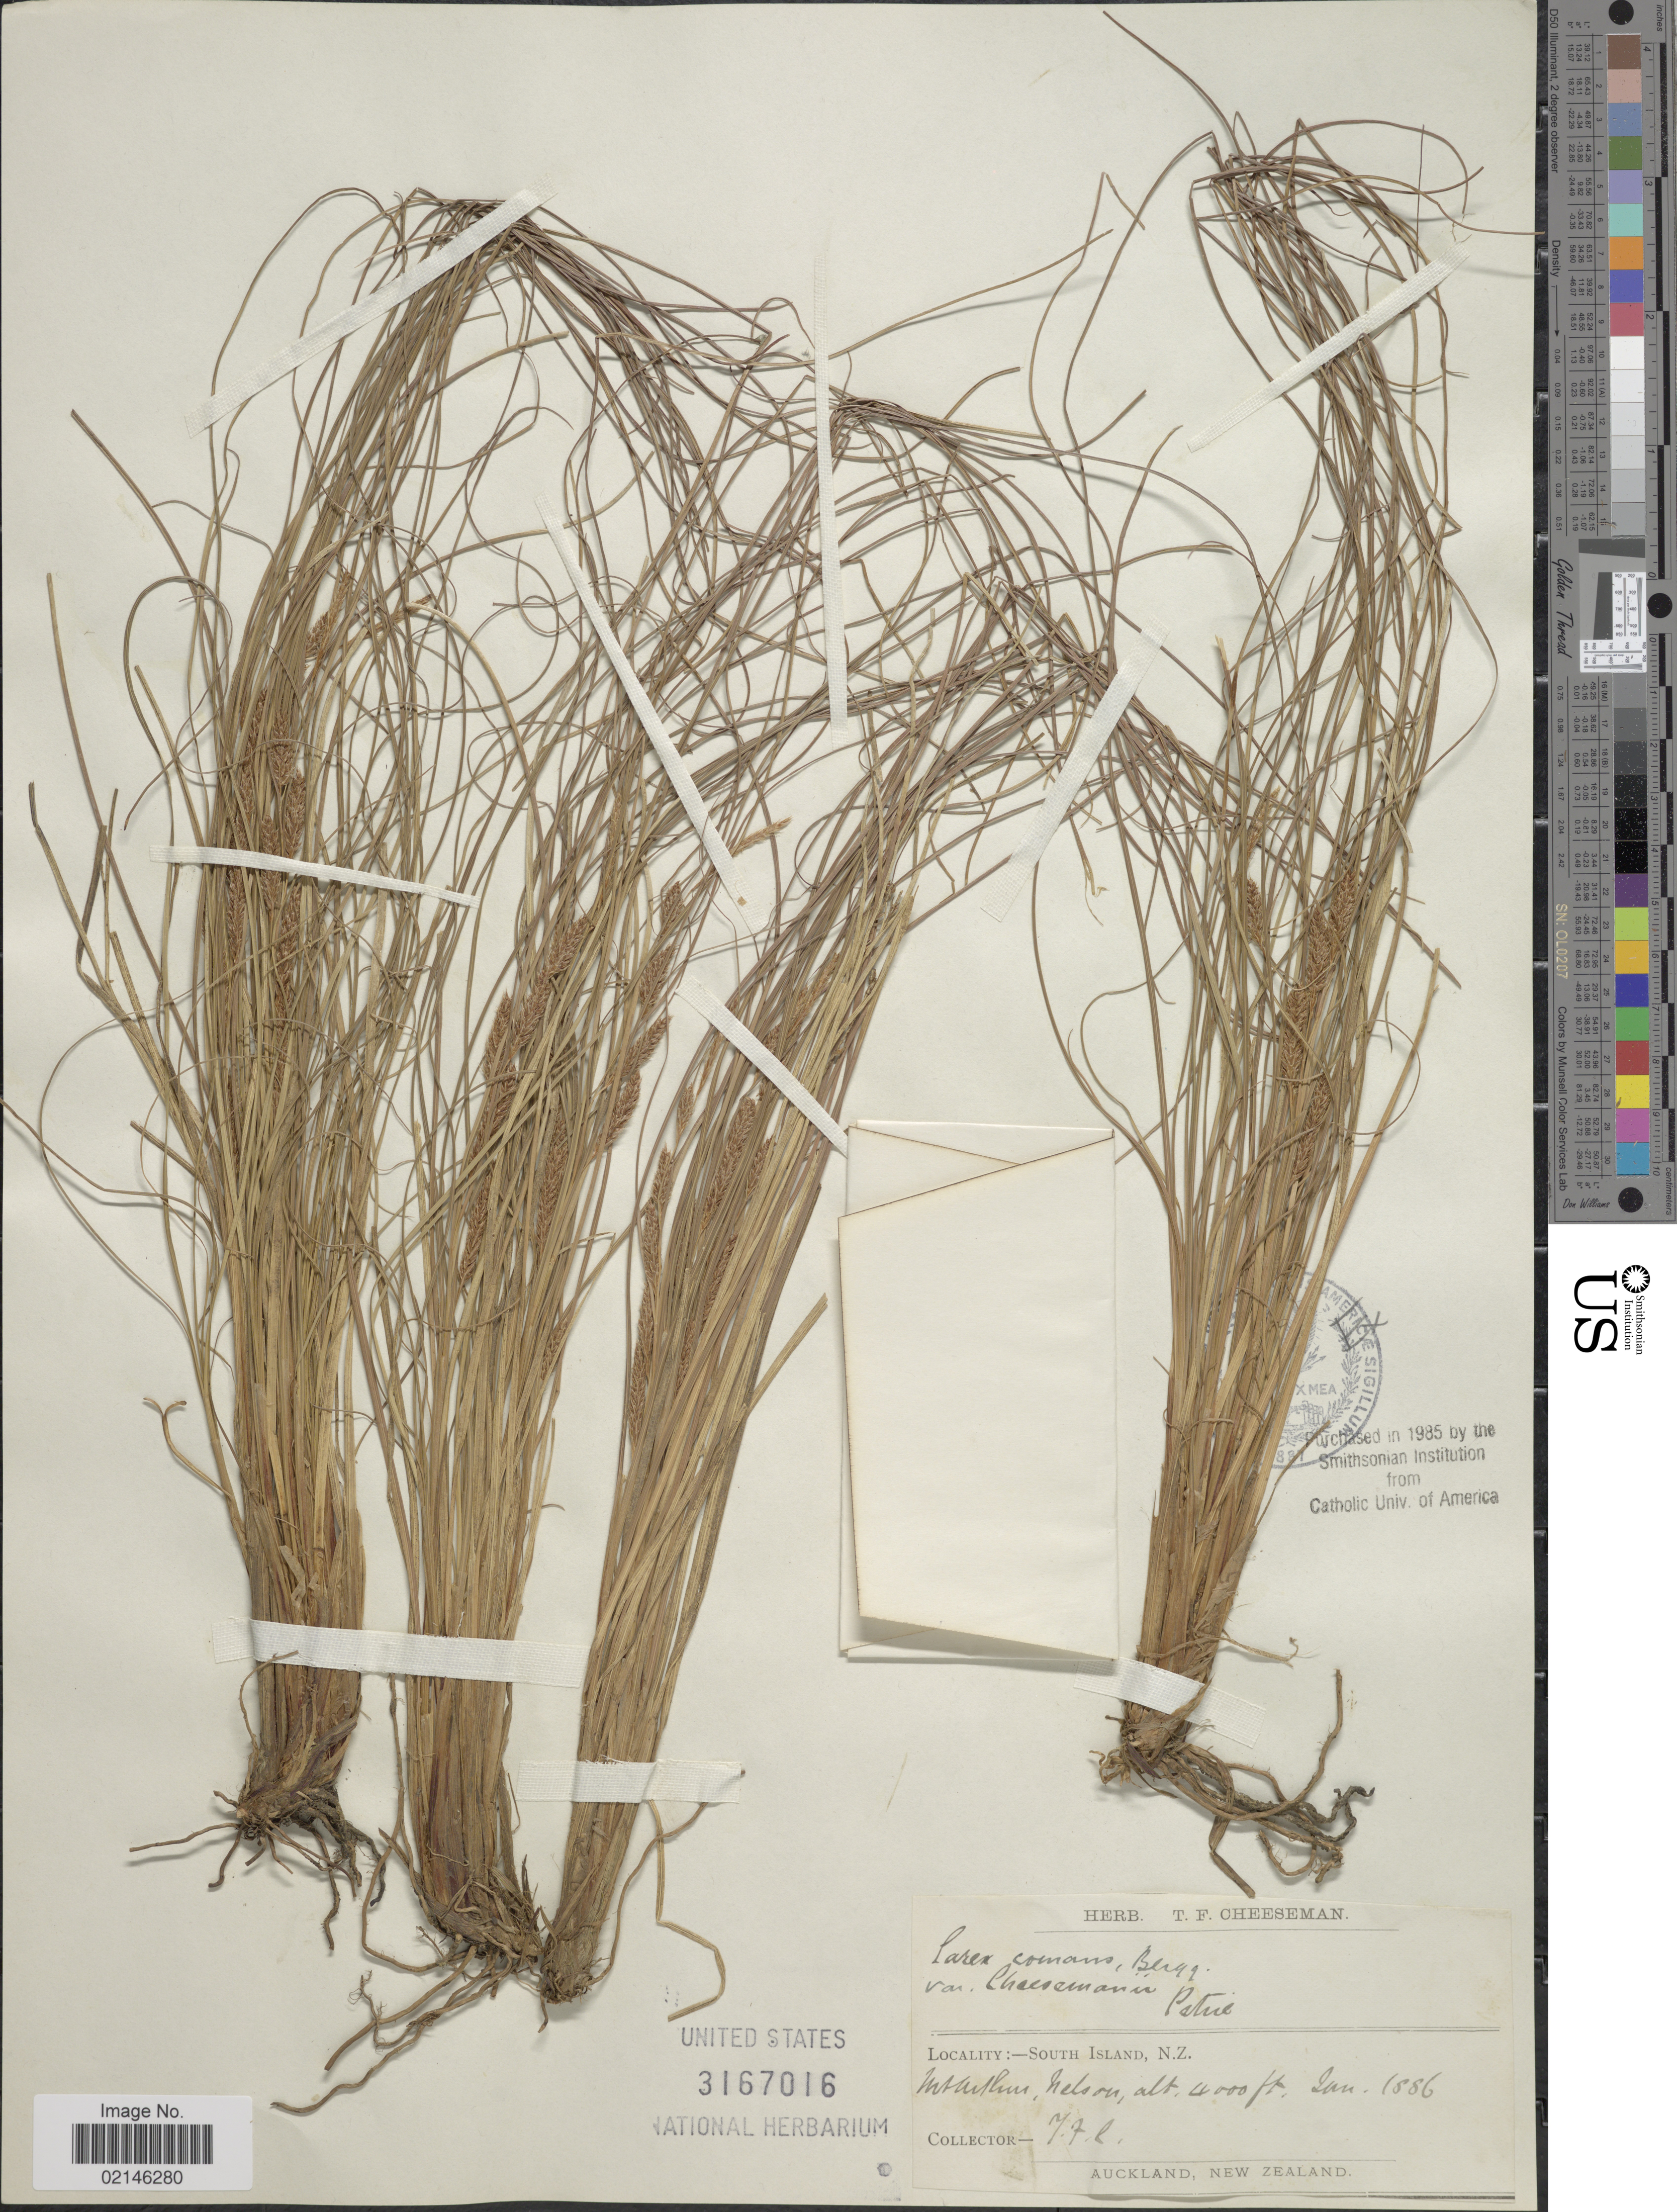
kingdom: Plantae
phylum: Tracheophyta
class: Liliopsida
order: Poales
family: Cyperaceae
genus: Carex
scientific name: Carex comans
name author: Berggr.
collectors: T. F. Cheeseman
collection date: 1886-01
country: New Zealand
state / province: Nelson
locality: South Island. Mt arthur, nelson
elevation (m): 1219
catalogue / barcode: US 3167016